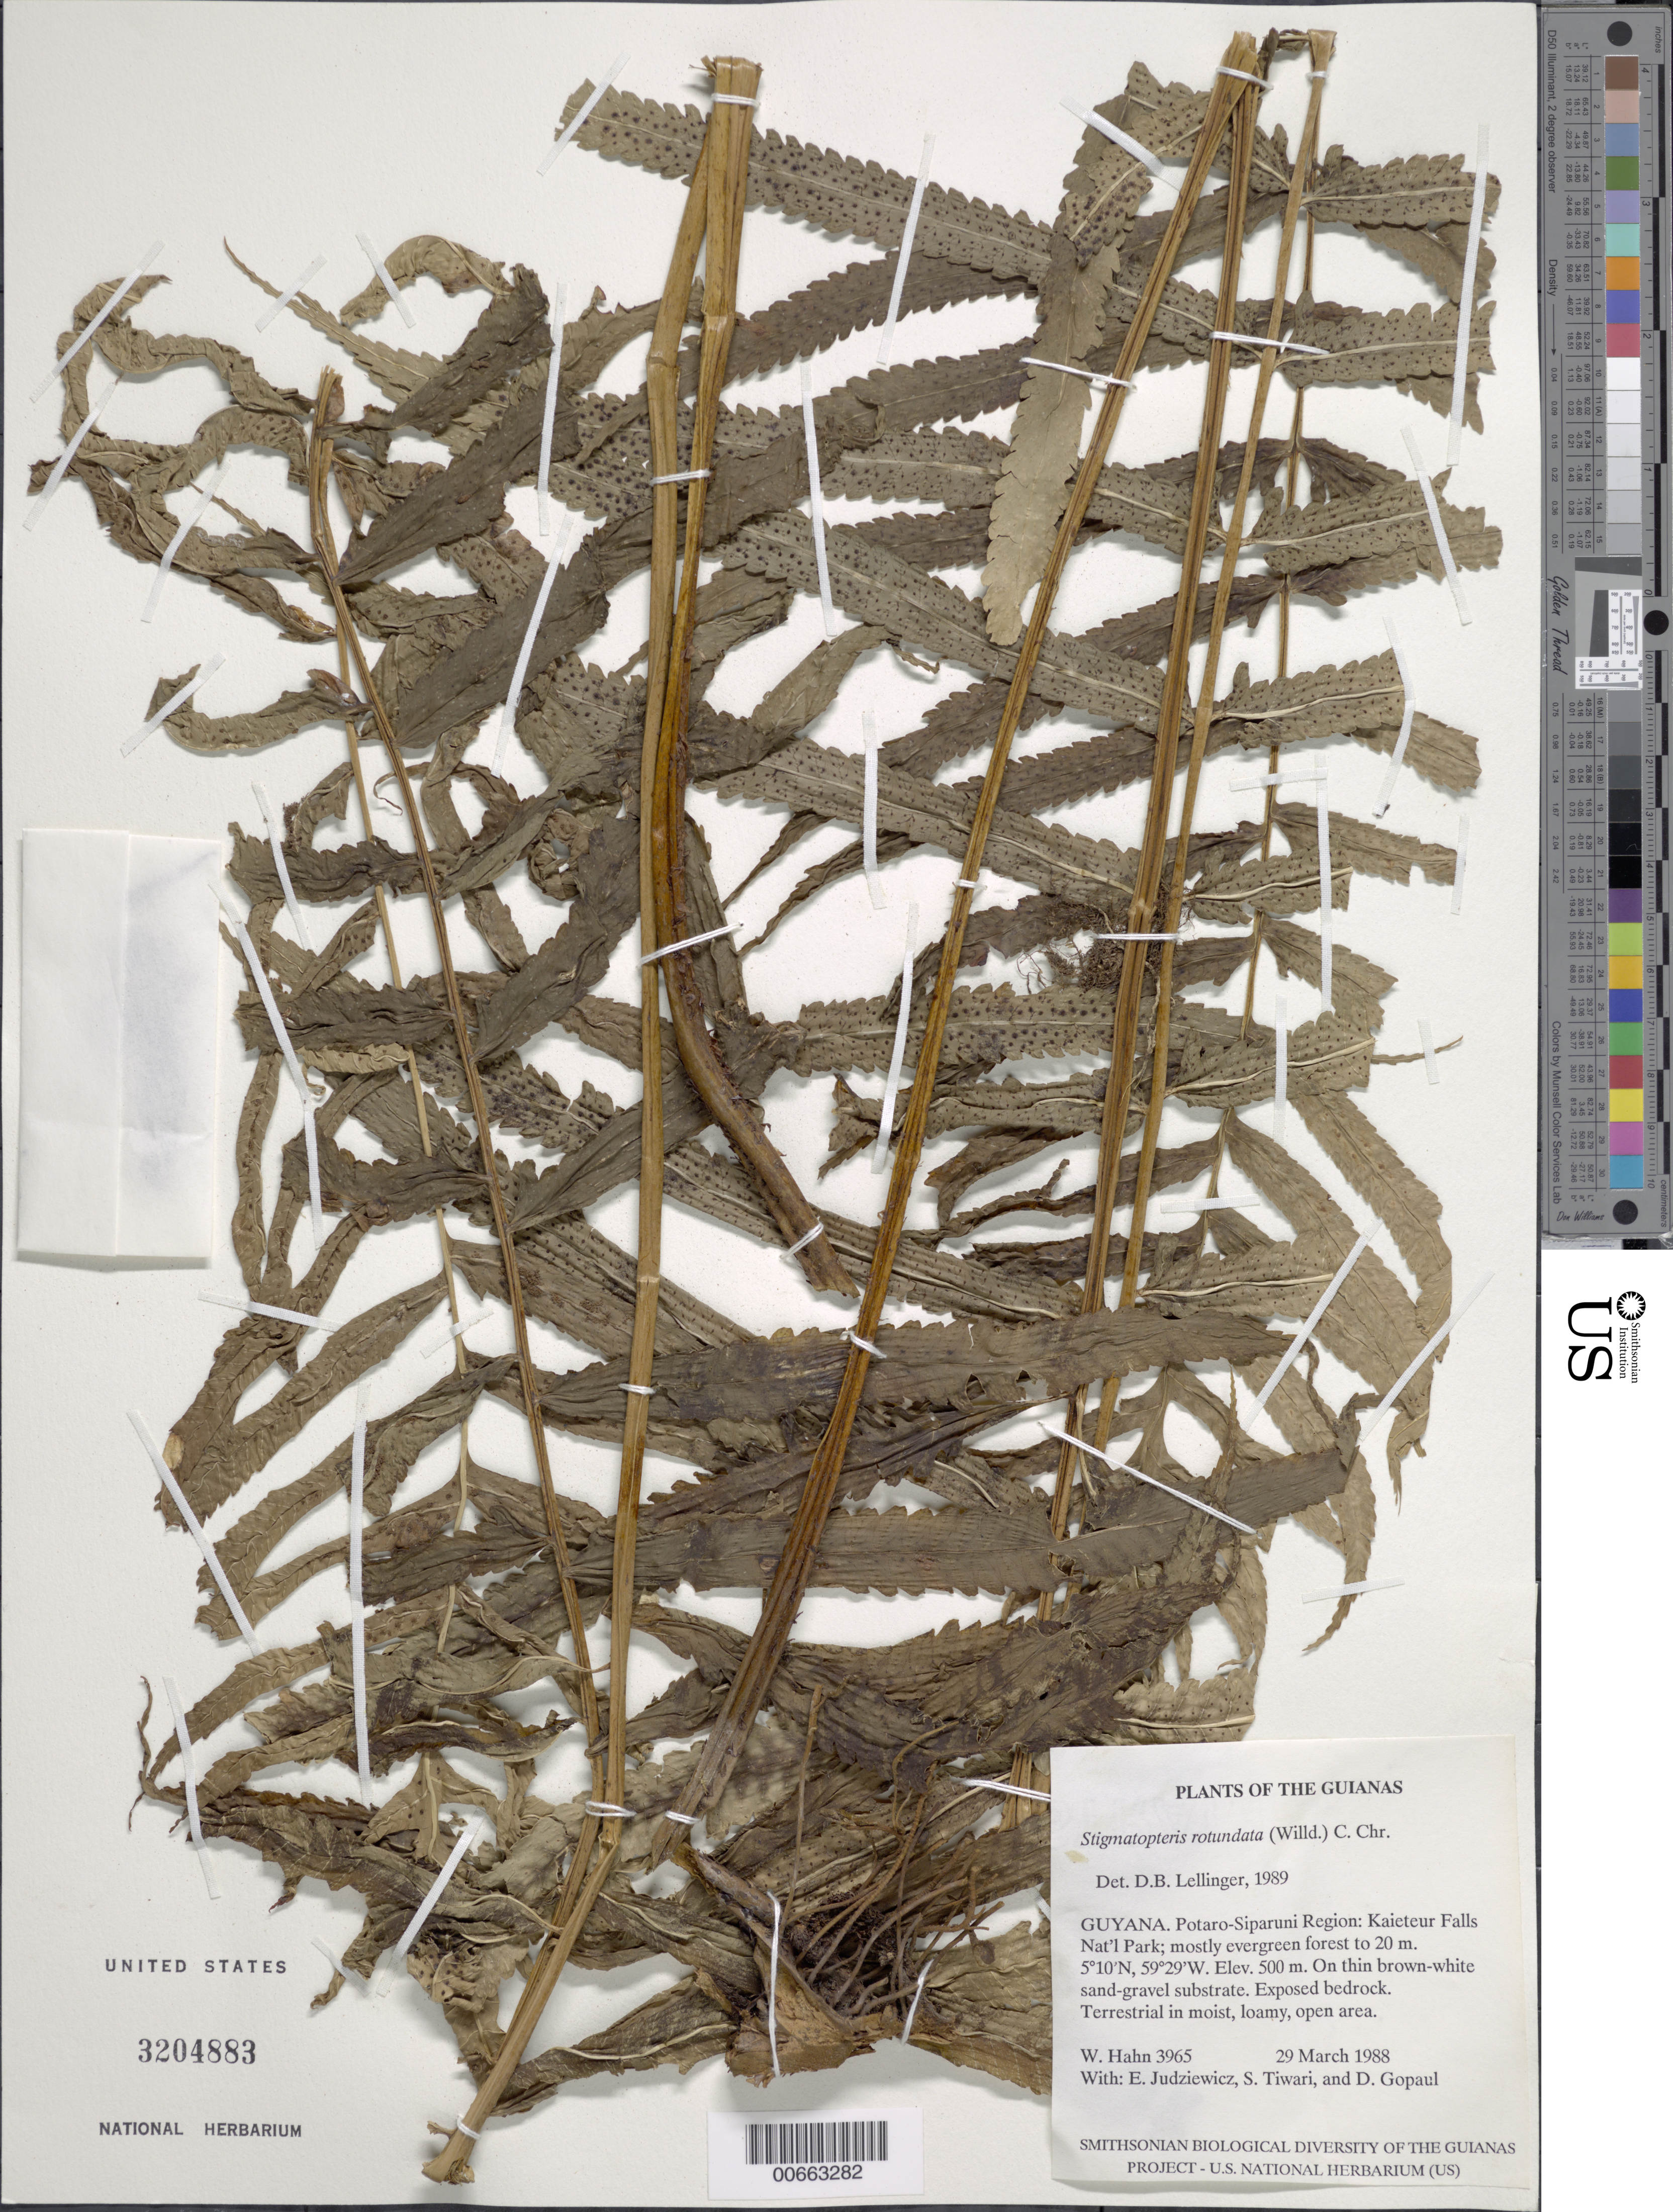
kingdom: Plantae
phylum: Tracheophyta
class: Polypodiopsida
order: Polypodiales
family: Dryopteridaceae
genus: Stigmatopteris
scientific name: Stigmatopteris rotundata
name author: (Willd.) C. Chr.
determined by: Lellinger, David B., (BOT), Smithsonian Institution - National Museum of Natural History (UNITED STATES)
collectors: W. Hahn, E. J. Judziewicz, S. Tiwari & D. Gopaul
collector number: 3965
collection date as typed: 29 March 1988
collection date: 1988-03-29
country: Guyana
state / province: Potaro-Siparuni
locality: Kaieteur Falls National Park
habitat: Mostly evergreen forest to 20 m on thin brown-white sand-gravel substrate. Exposed bedrock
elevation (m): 500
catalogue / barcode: US 3204883